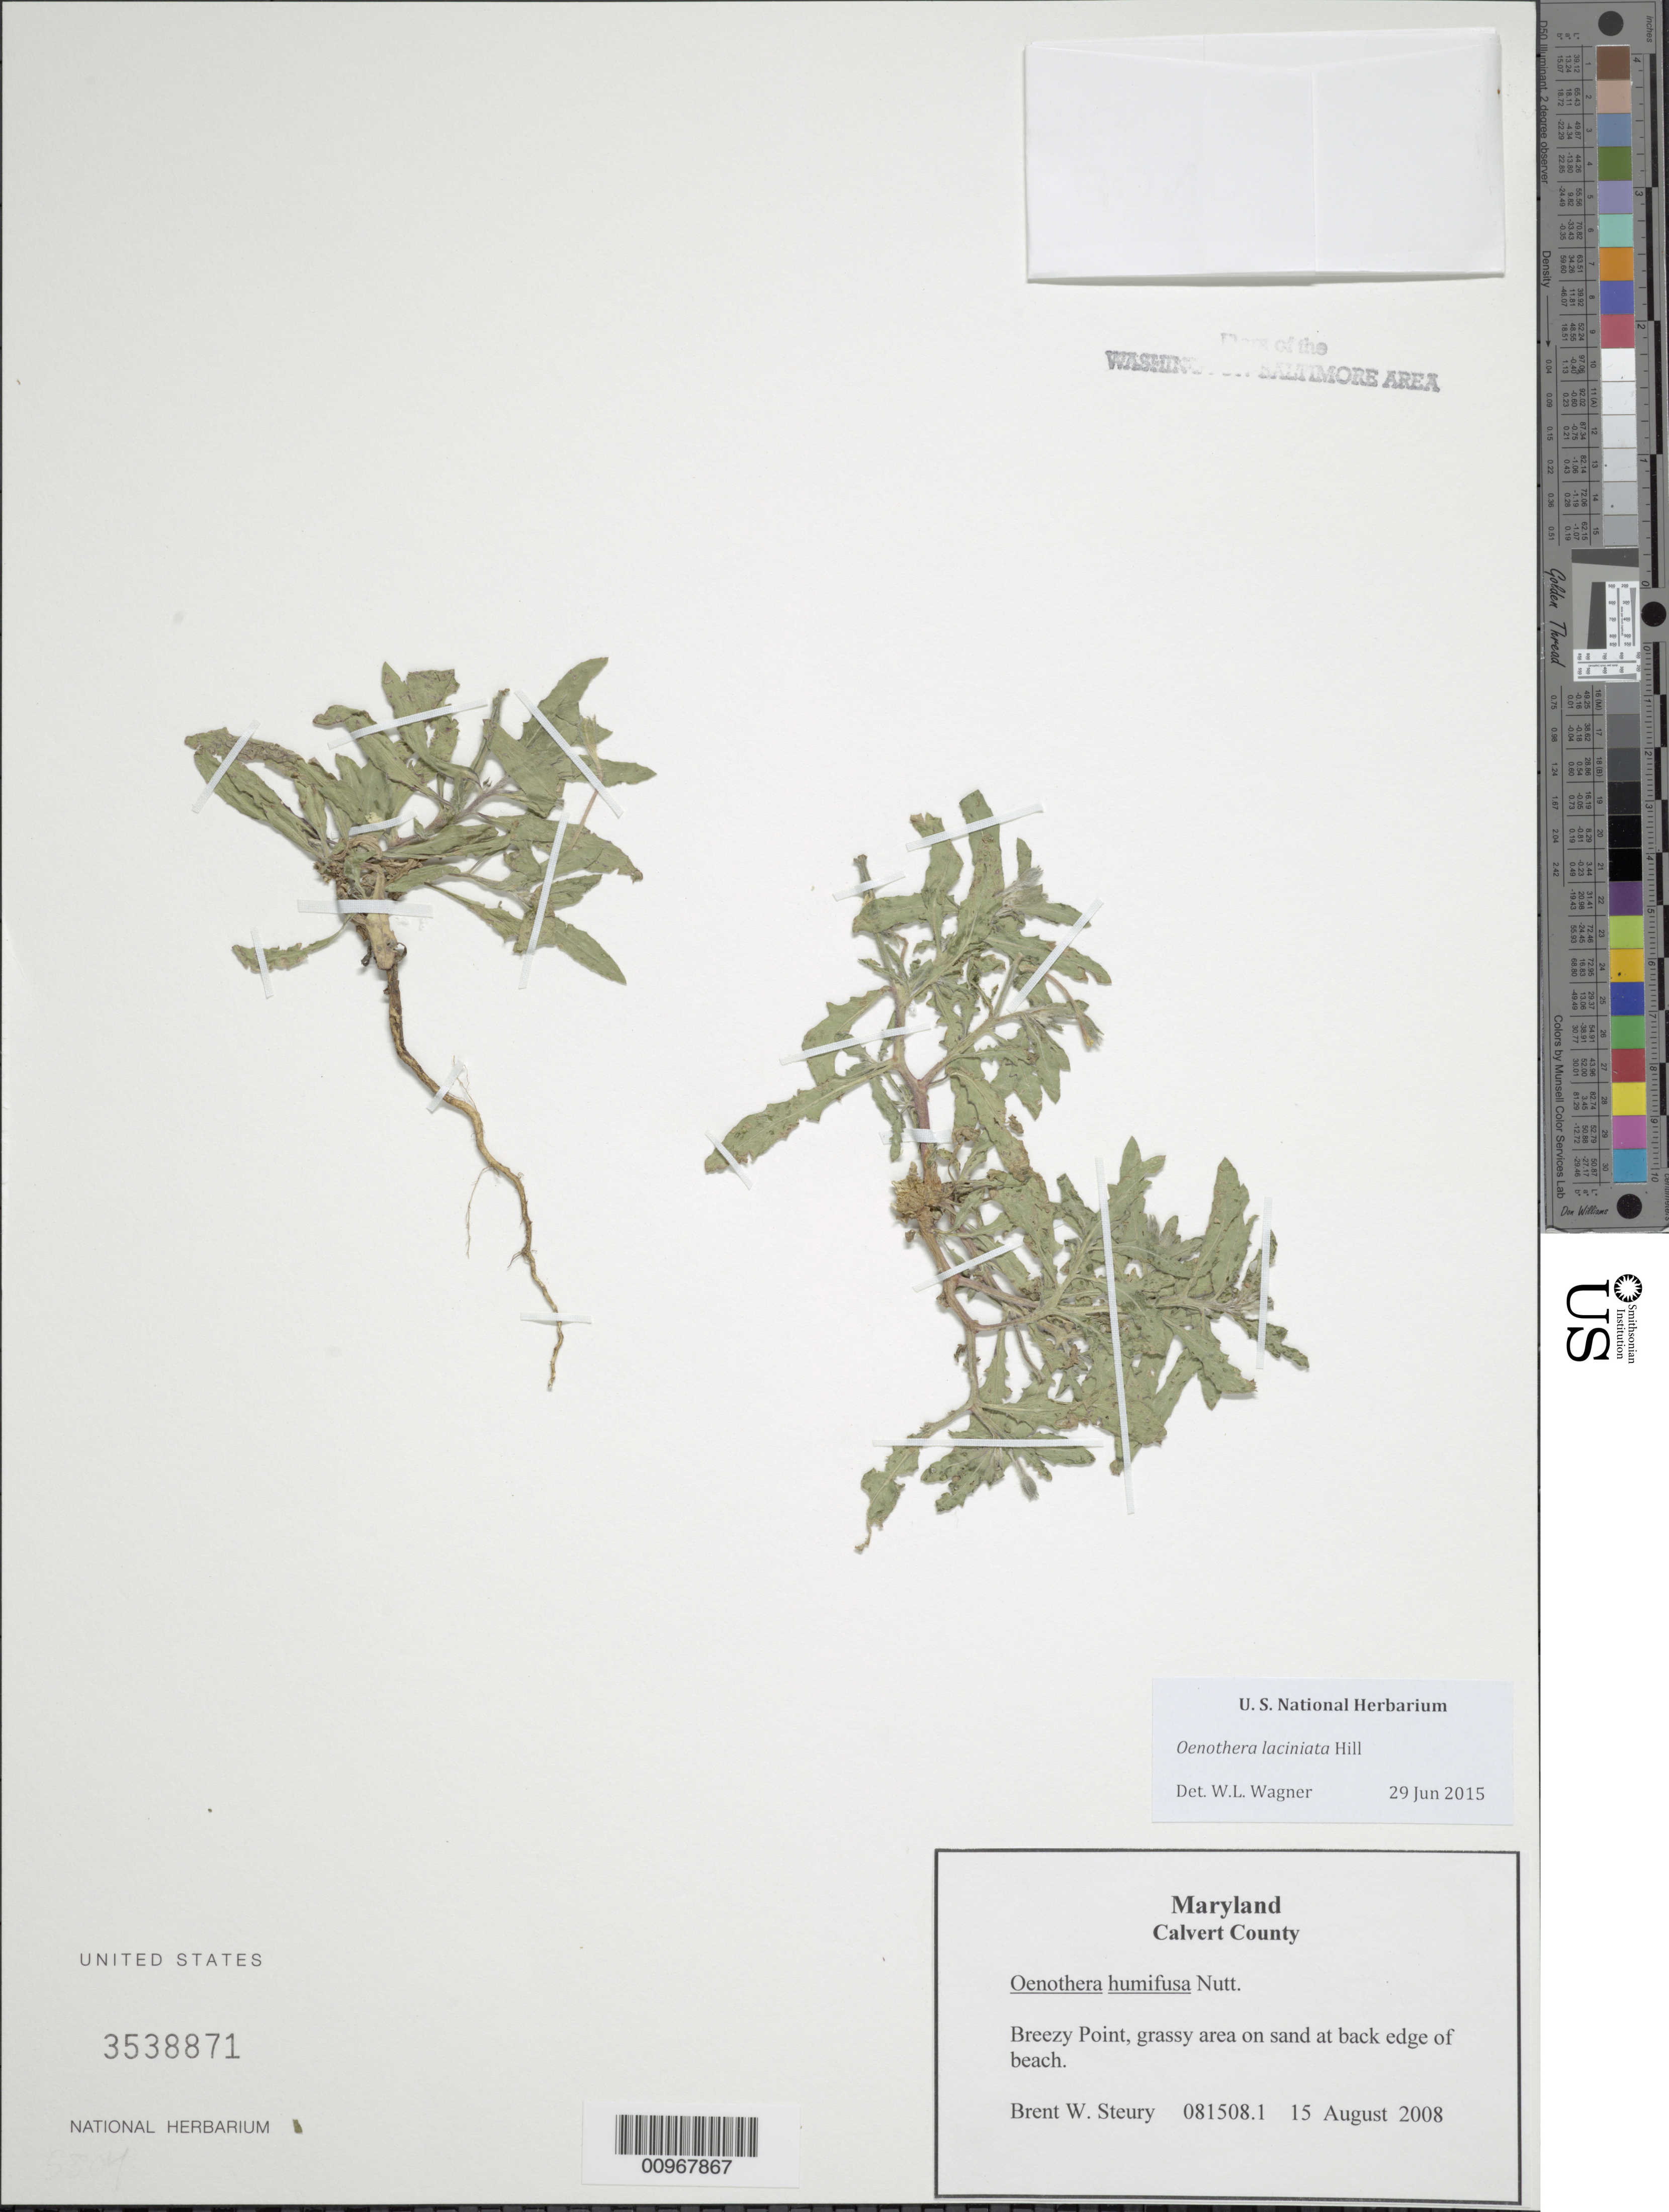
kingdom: Plantae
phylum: Tracheophyta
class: Magnoliopsida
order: Myrtales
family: Onagraceae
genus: Oenothera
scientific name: Oenothera laciniata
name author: Hill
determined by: Wagner, W. L., (BOT), Smithsonian Institution - National Museum of Natural History (UNITED STATES)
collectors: B. Steury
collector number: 081508.1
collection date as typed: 15 August 2008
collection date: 2008-08-15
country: United States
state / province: Maryland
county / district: Calvert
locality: Breezy Point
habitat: grassy area on sand at back edge of beach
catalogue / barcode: US 3538871